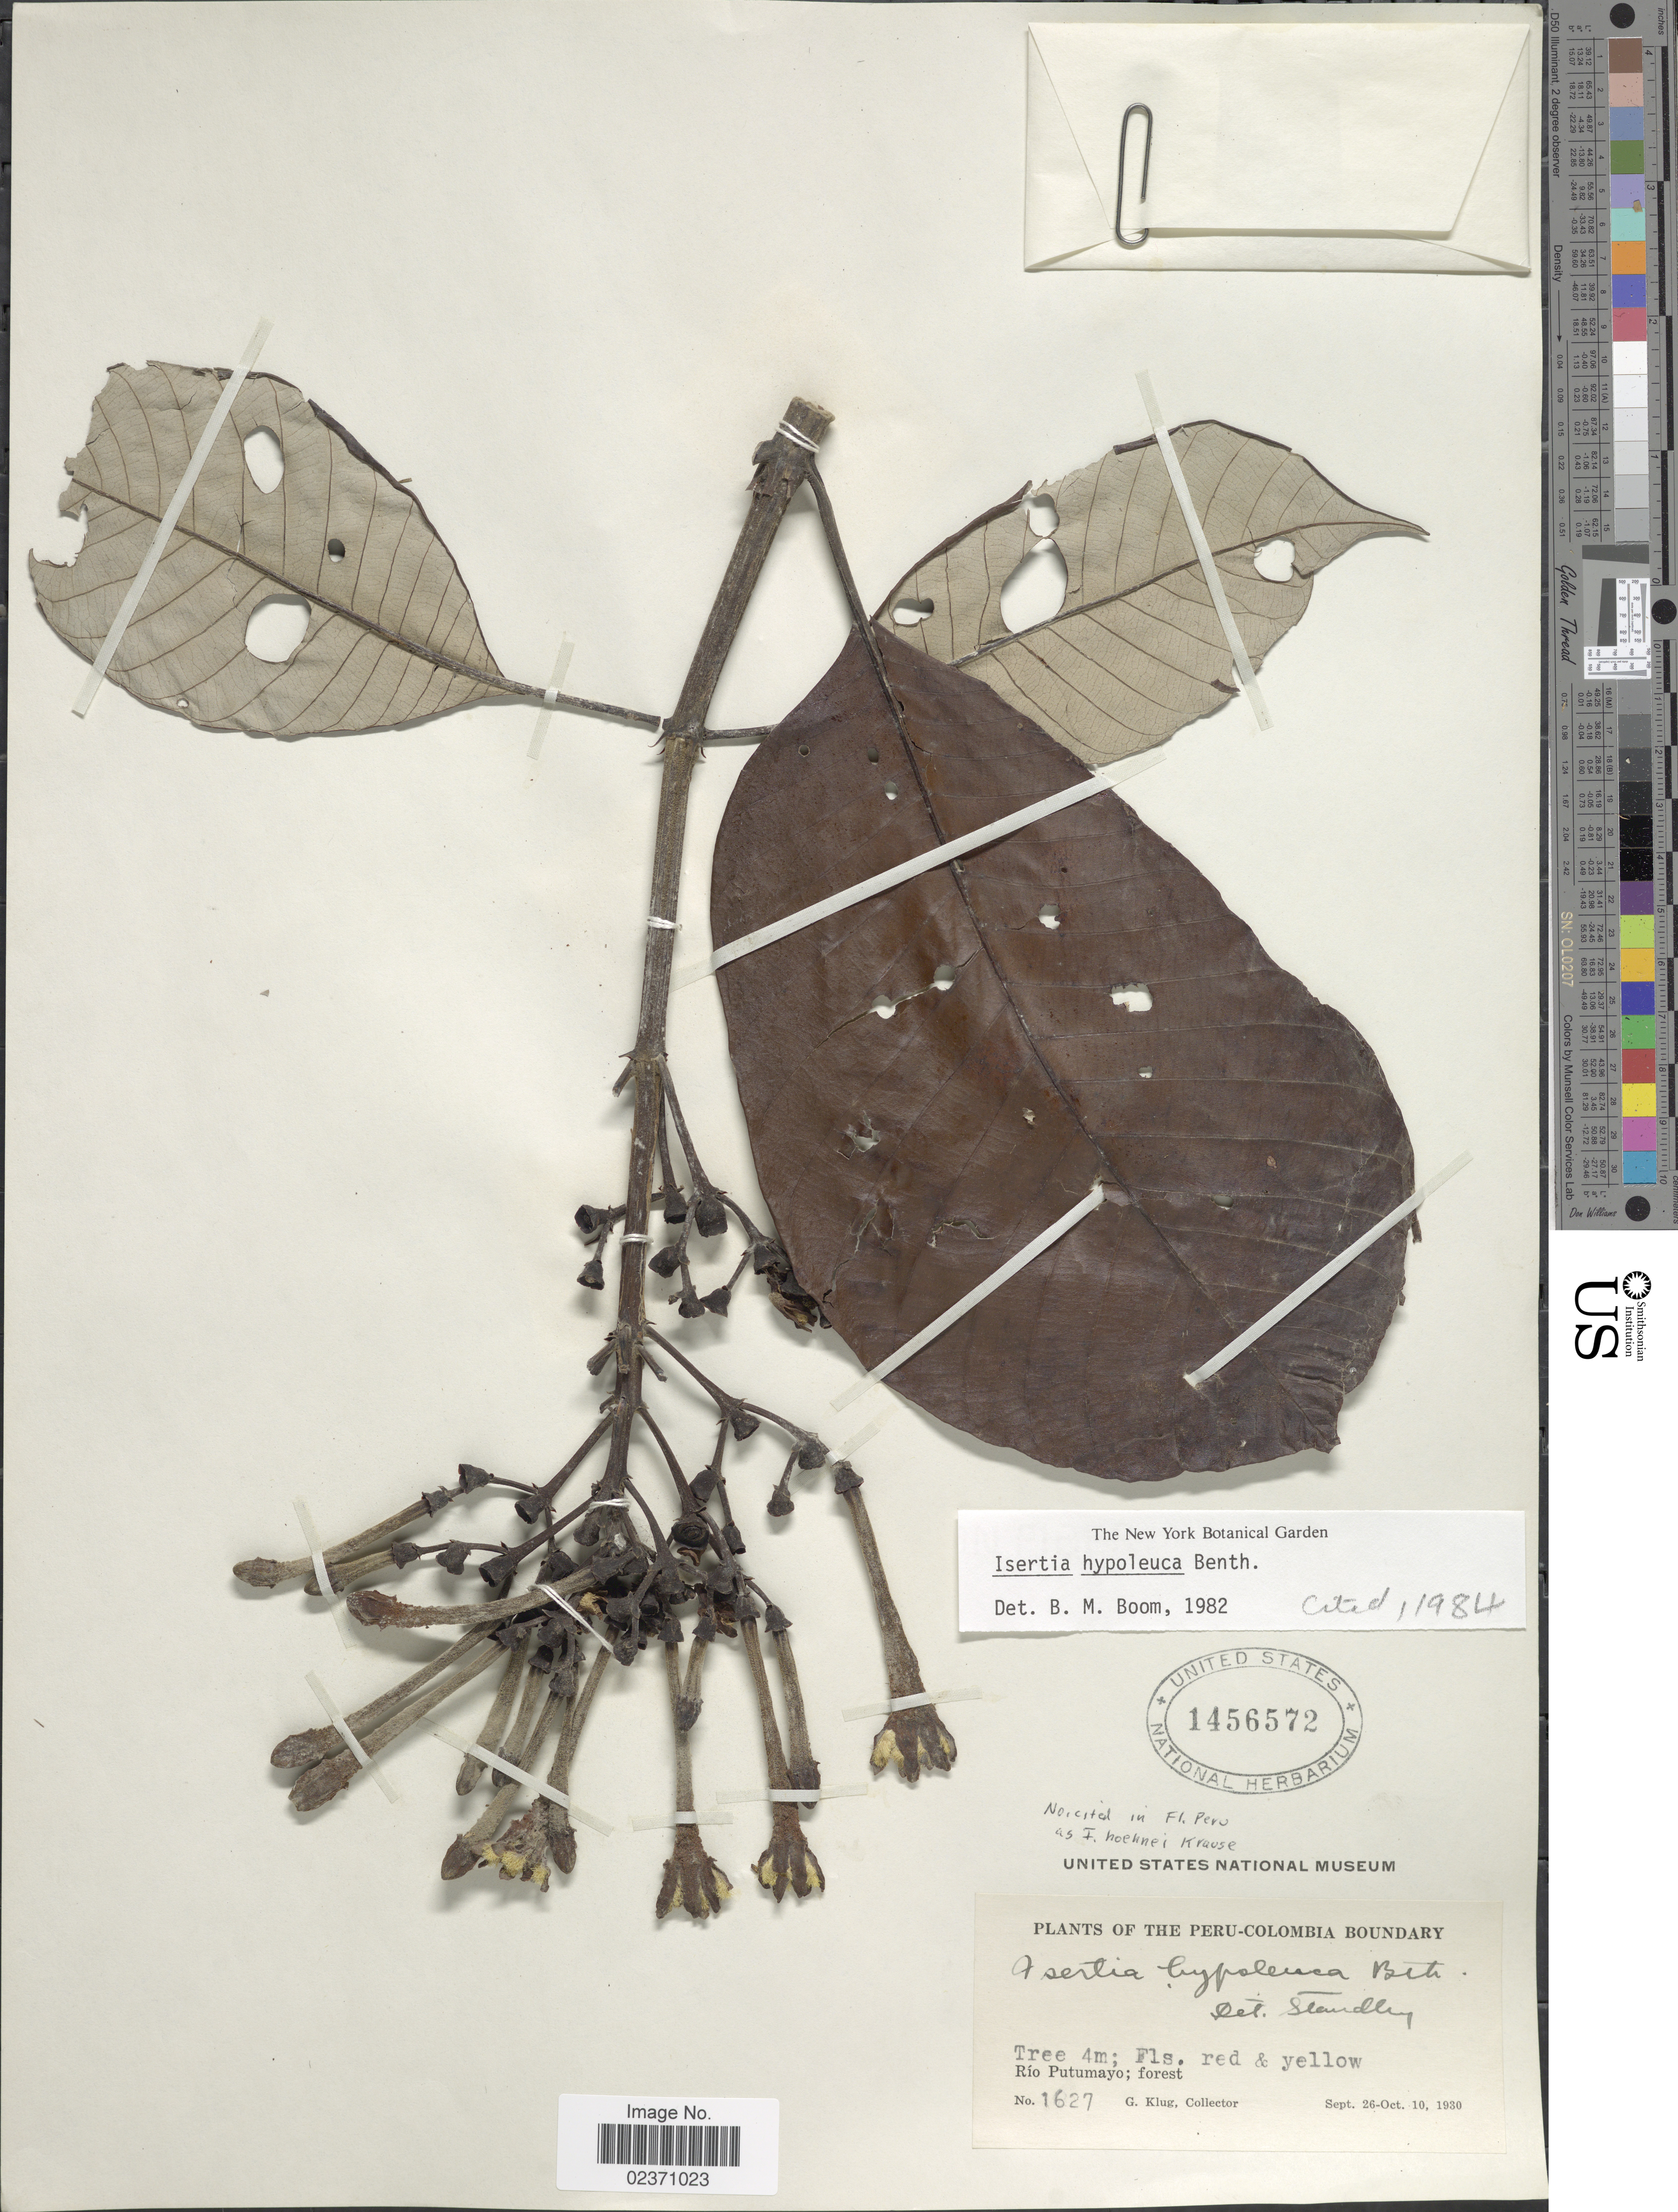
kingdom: Plantae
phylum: Tracheophyta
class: Magnoliopsida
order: Gentianales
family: Rubiaceae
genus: Isertia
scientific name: Isertia hypoleuca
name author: Benth.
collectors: G. Klug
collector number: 1627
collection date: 1930-09-26/1930-10-10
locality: Peru-Colombia Boundary. Rio Putumayo; forest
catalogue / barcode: US 1456572